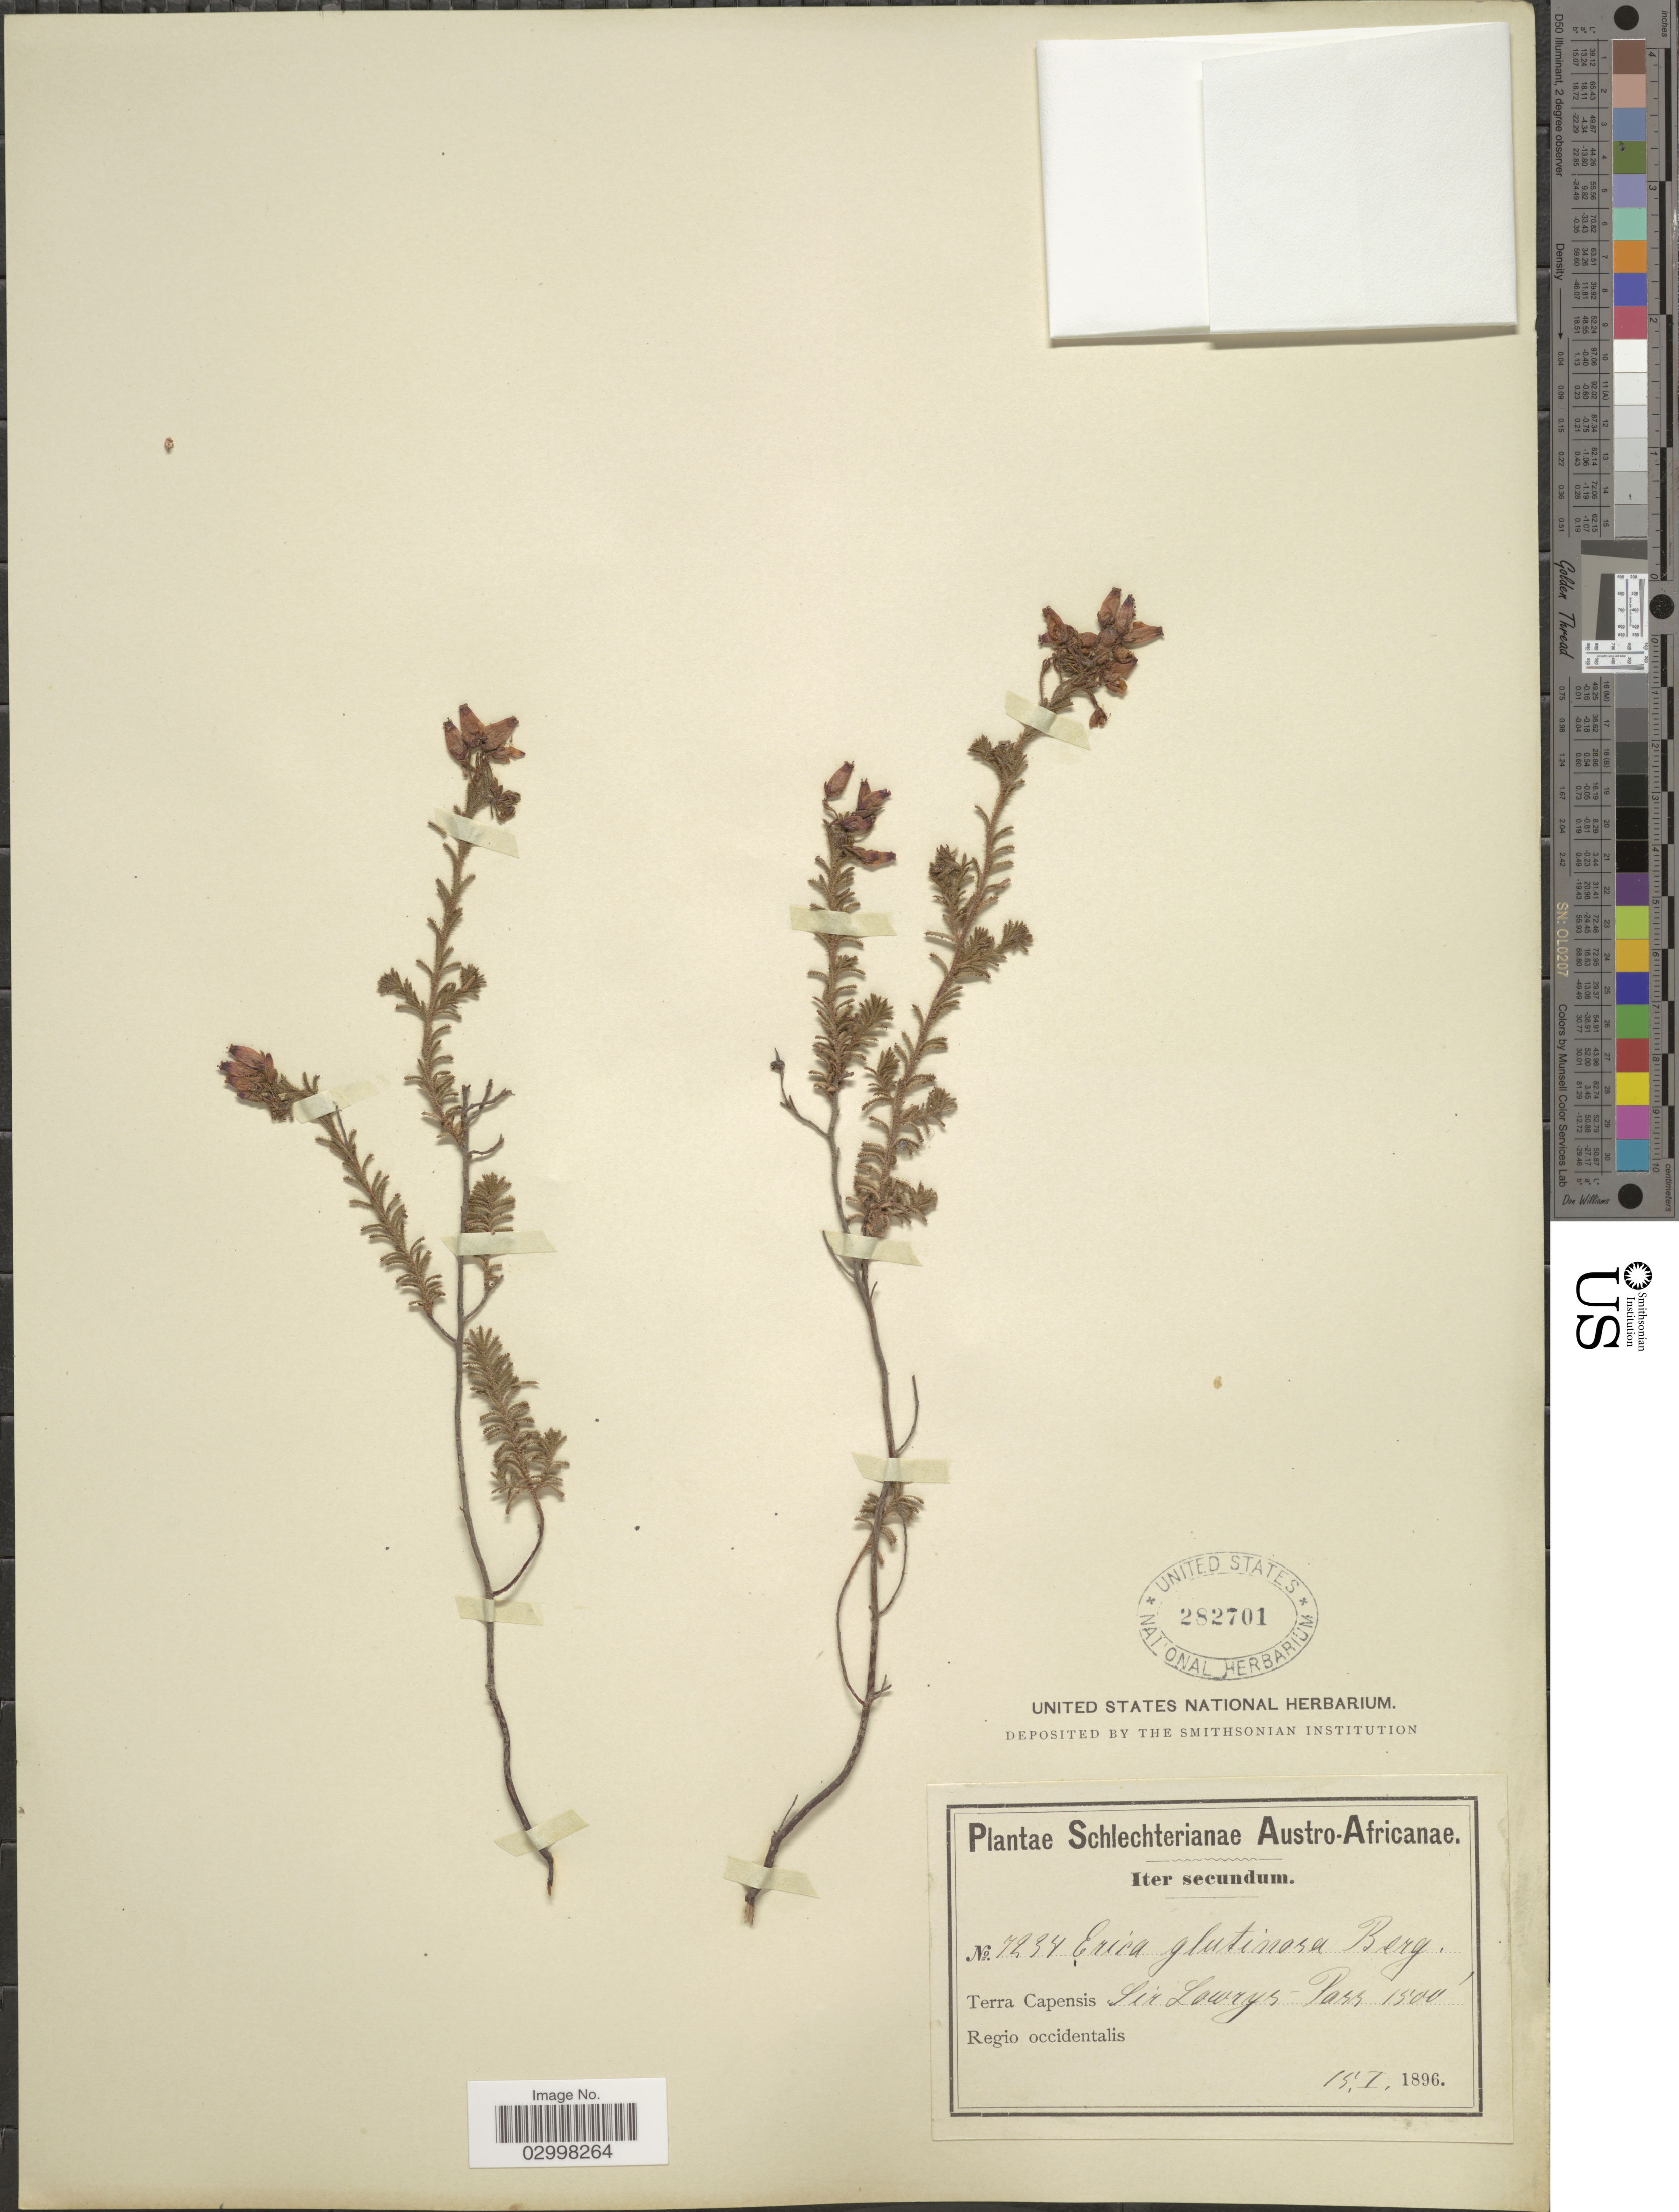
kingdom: Plantae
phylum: Tracheophyta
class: Magnoliopsida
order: Ericales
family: Ericaceae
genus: Erica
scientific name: Erica glutinosa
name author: P.J. Bergius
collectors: Schlechter, --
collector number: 7234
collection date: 1896-01-15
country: South Africa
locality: Austro-Africanae. Terra Capensis Sir Lowrys Pass. Regio occidentalis.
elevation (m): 457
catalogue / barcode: US 282701